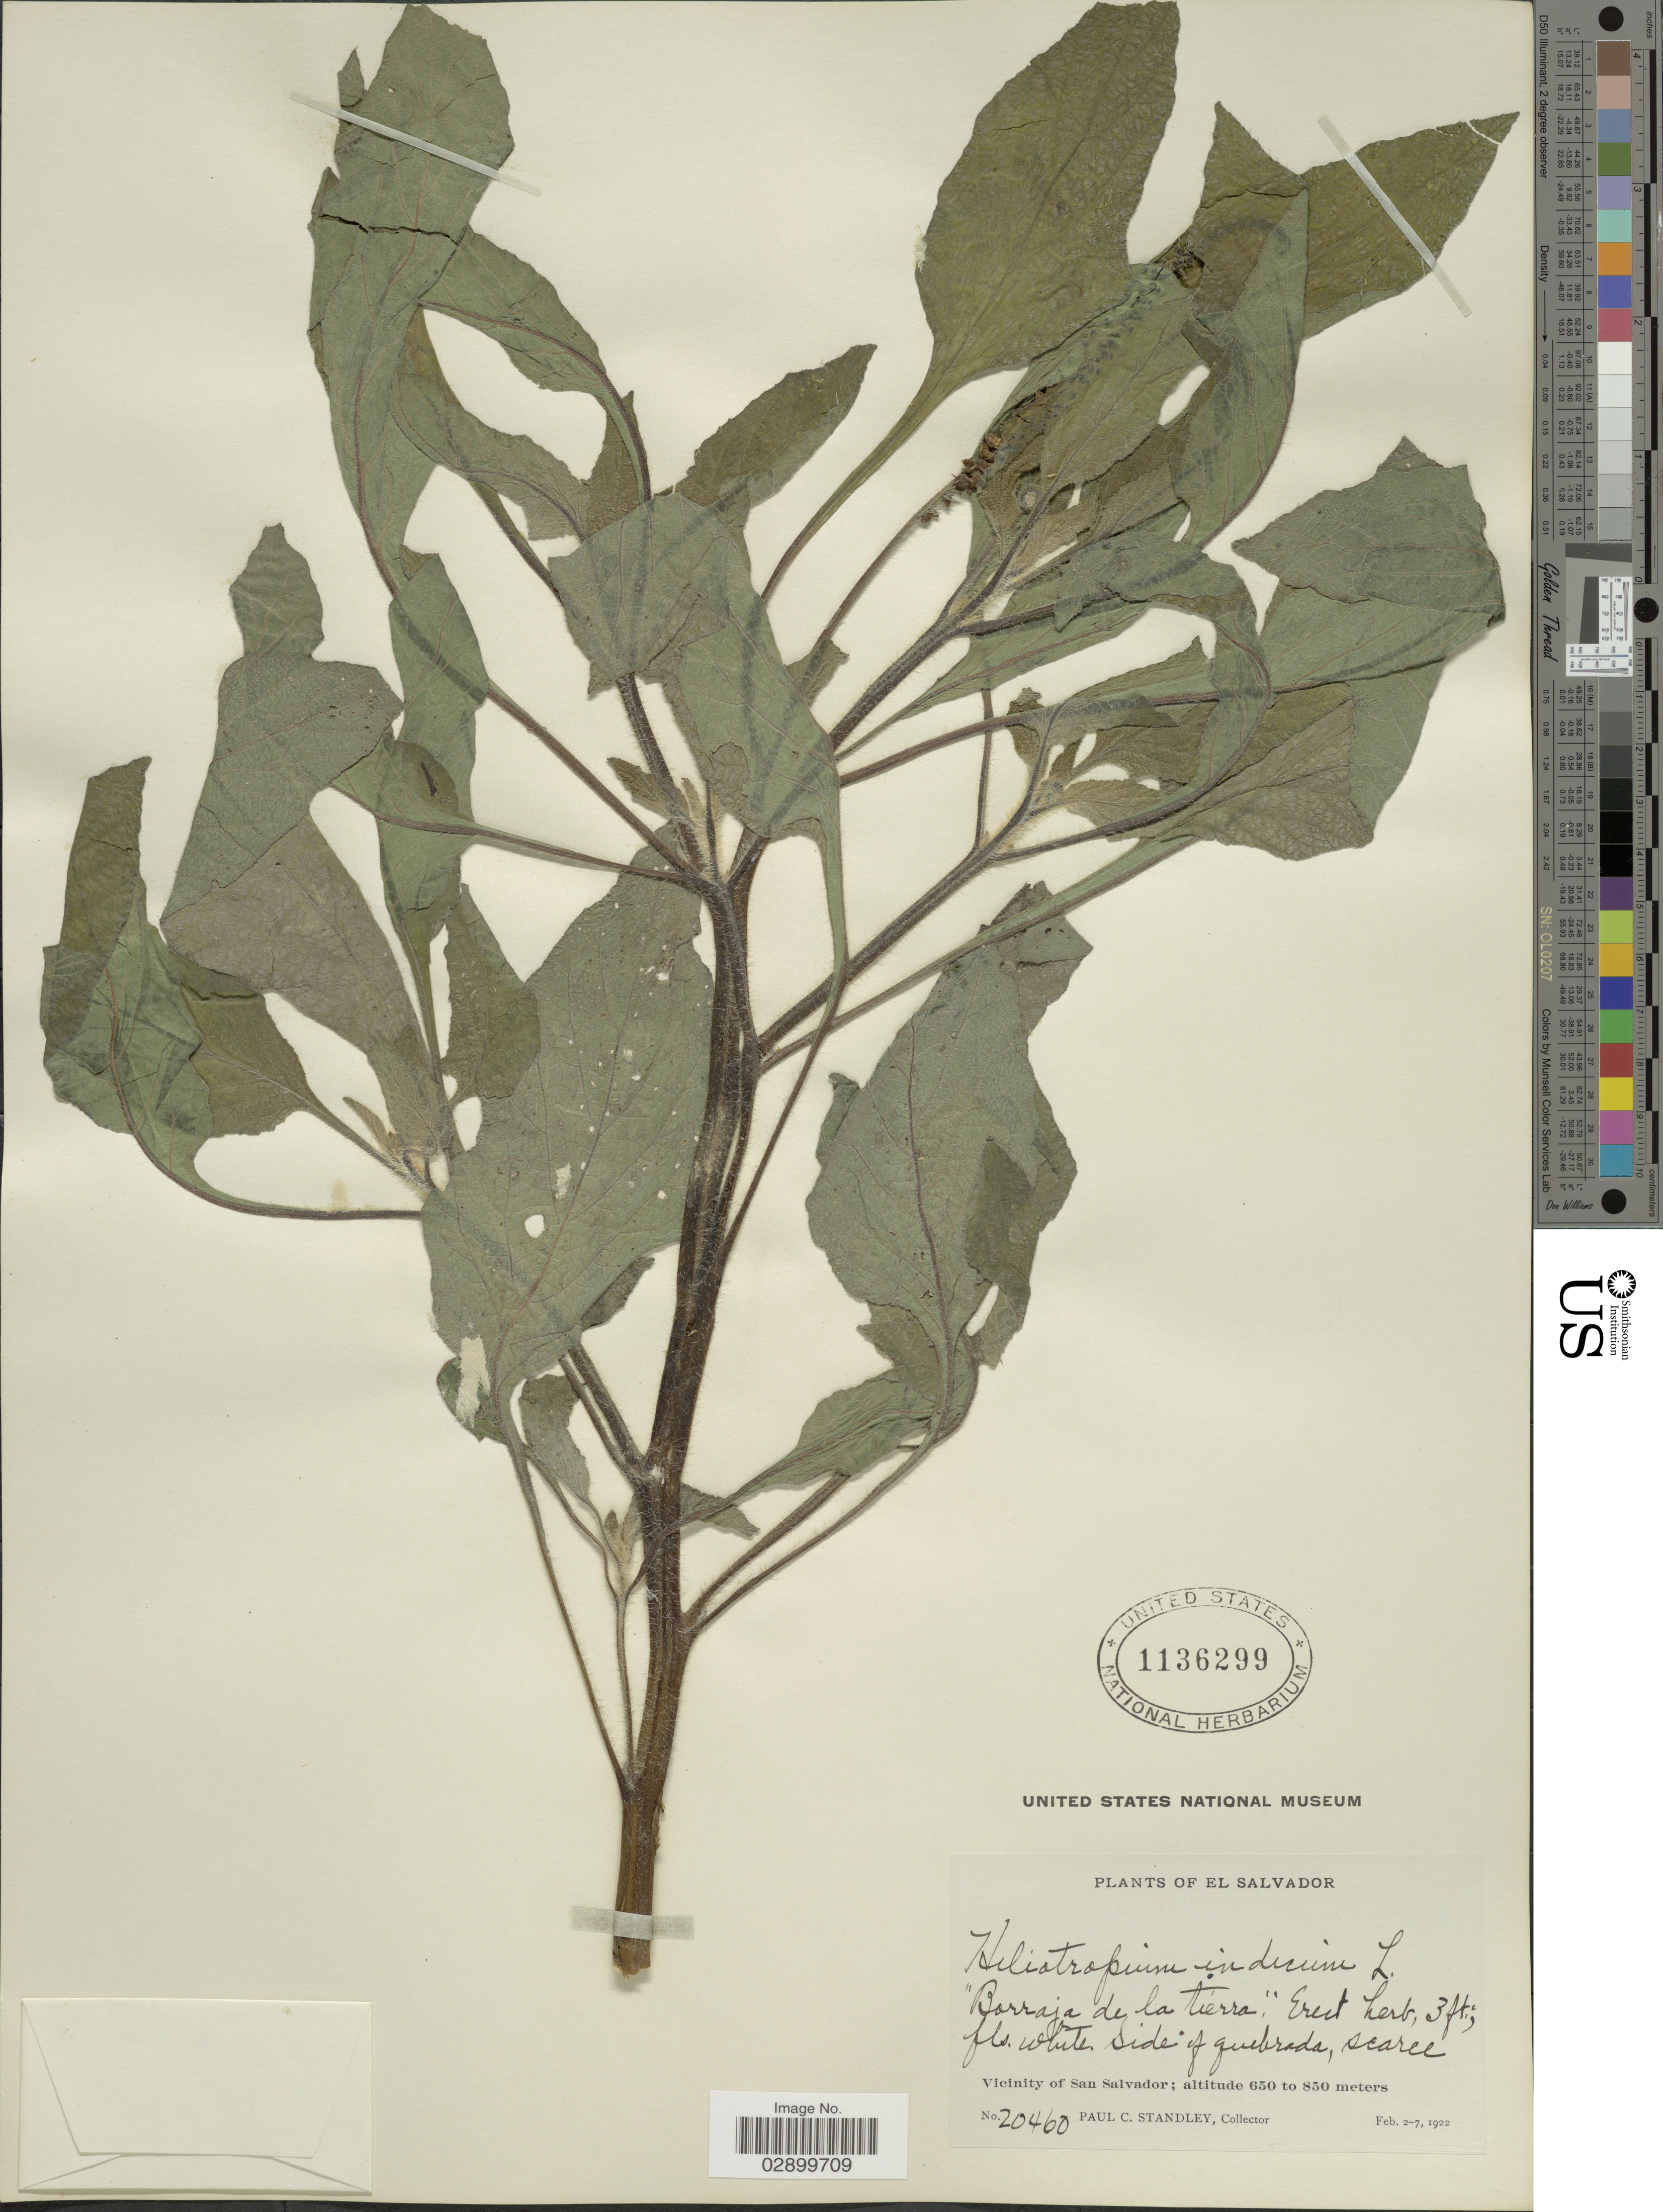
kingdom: Plantae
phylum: Tracheophyta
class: Magnoliopsida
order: Boraginales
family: Heliotropiaceae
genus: Heliotropium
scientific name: Heliotropium indicum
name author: L.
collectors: P. C. Standley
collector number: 20460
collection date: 1922-02-02/1922-02-07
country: El Salvador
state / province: San Salvador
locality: Vicinity of San Salvador.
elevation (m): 650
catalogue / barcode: US 1136299